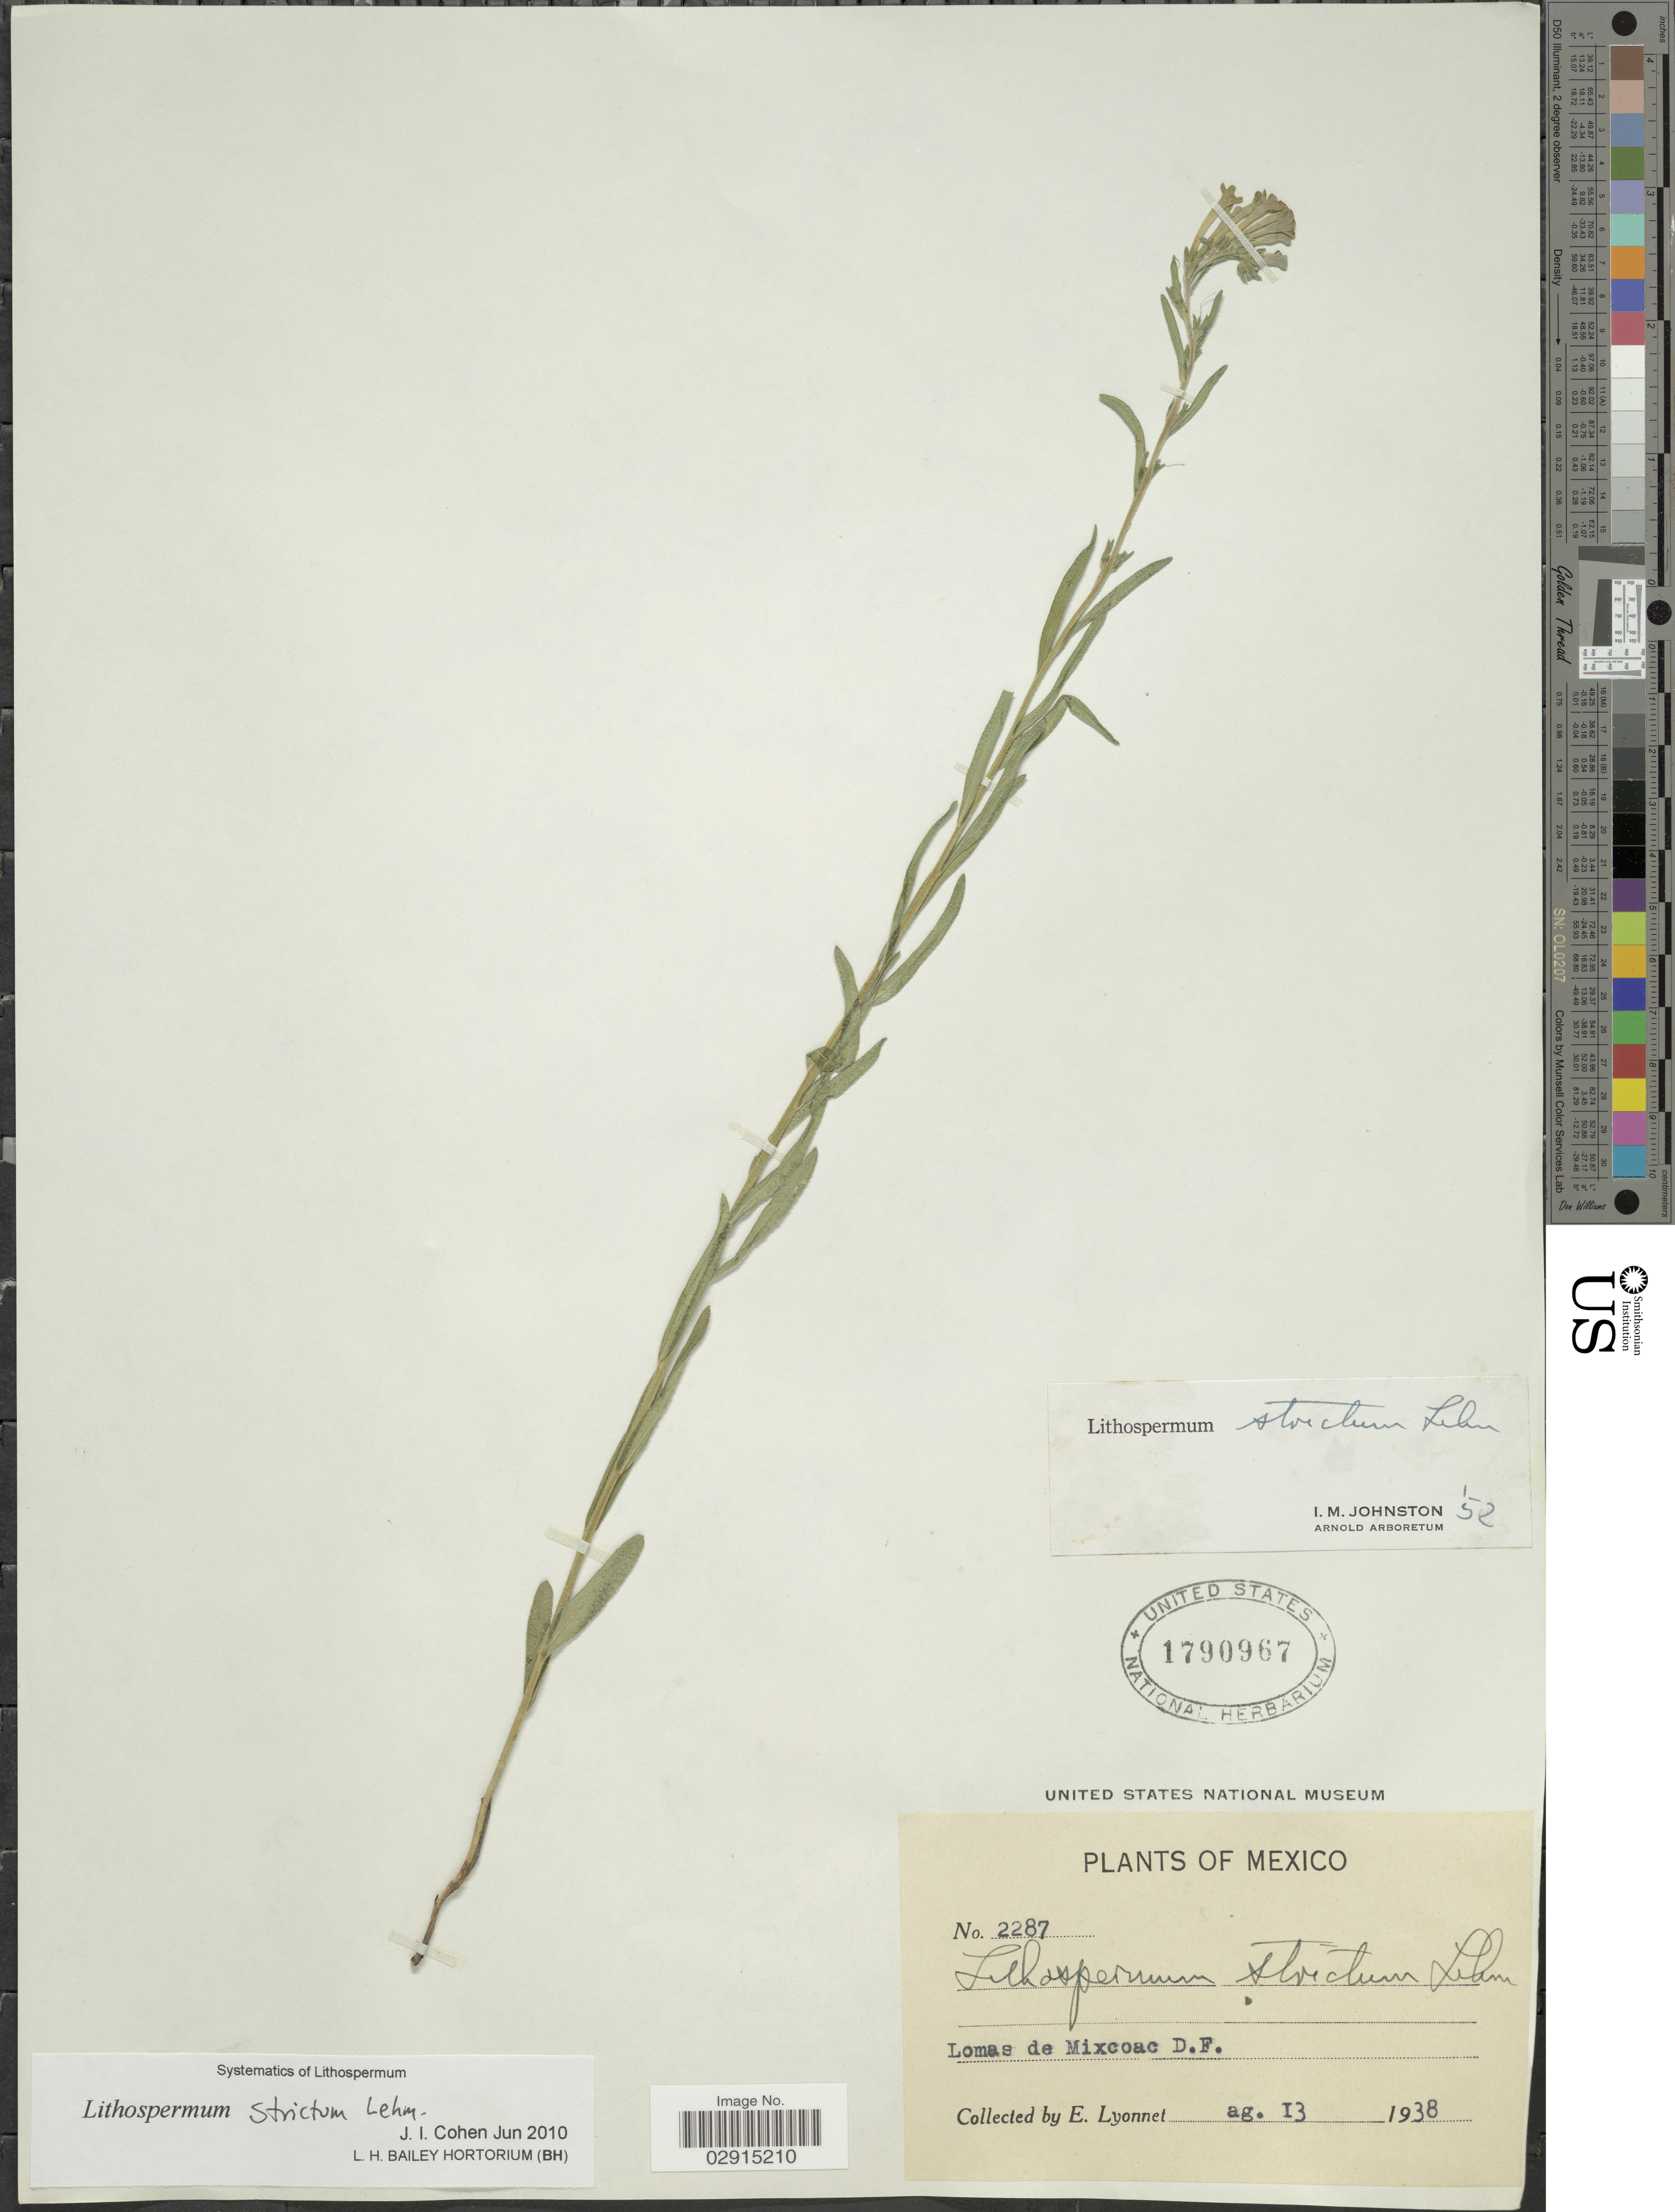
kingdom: Plantae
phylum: Tracheophyta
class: Magnoliopsida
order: Boraginales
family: Boraginaceae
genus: Lithospermum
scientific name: Lithospermum strictum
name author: Lehm.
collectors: E. Lyonnet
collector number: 2287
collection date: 1938-08-13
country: Mexico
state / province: Distrito Federal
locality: Lomas de Mixcoac D.F.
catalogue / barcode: US 1790967